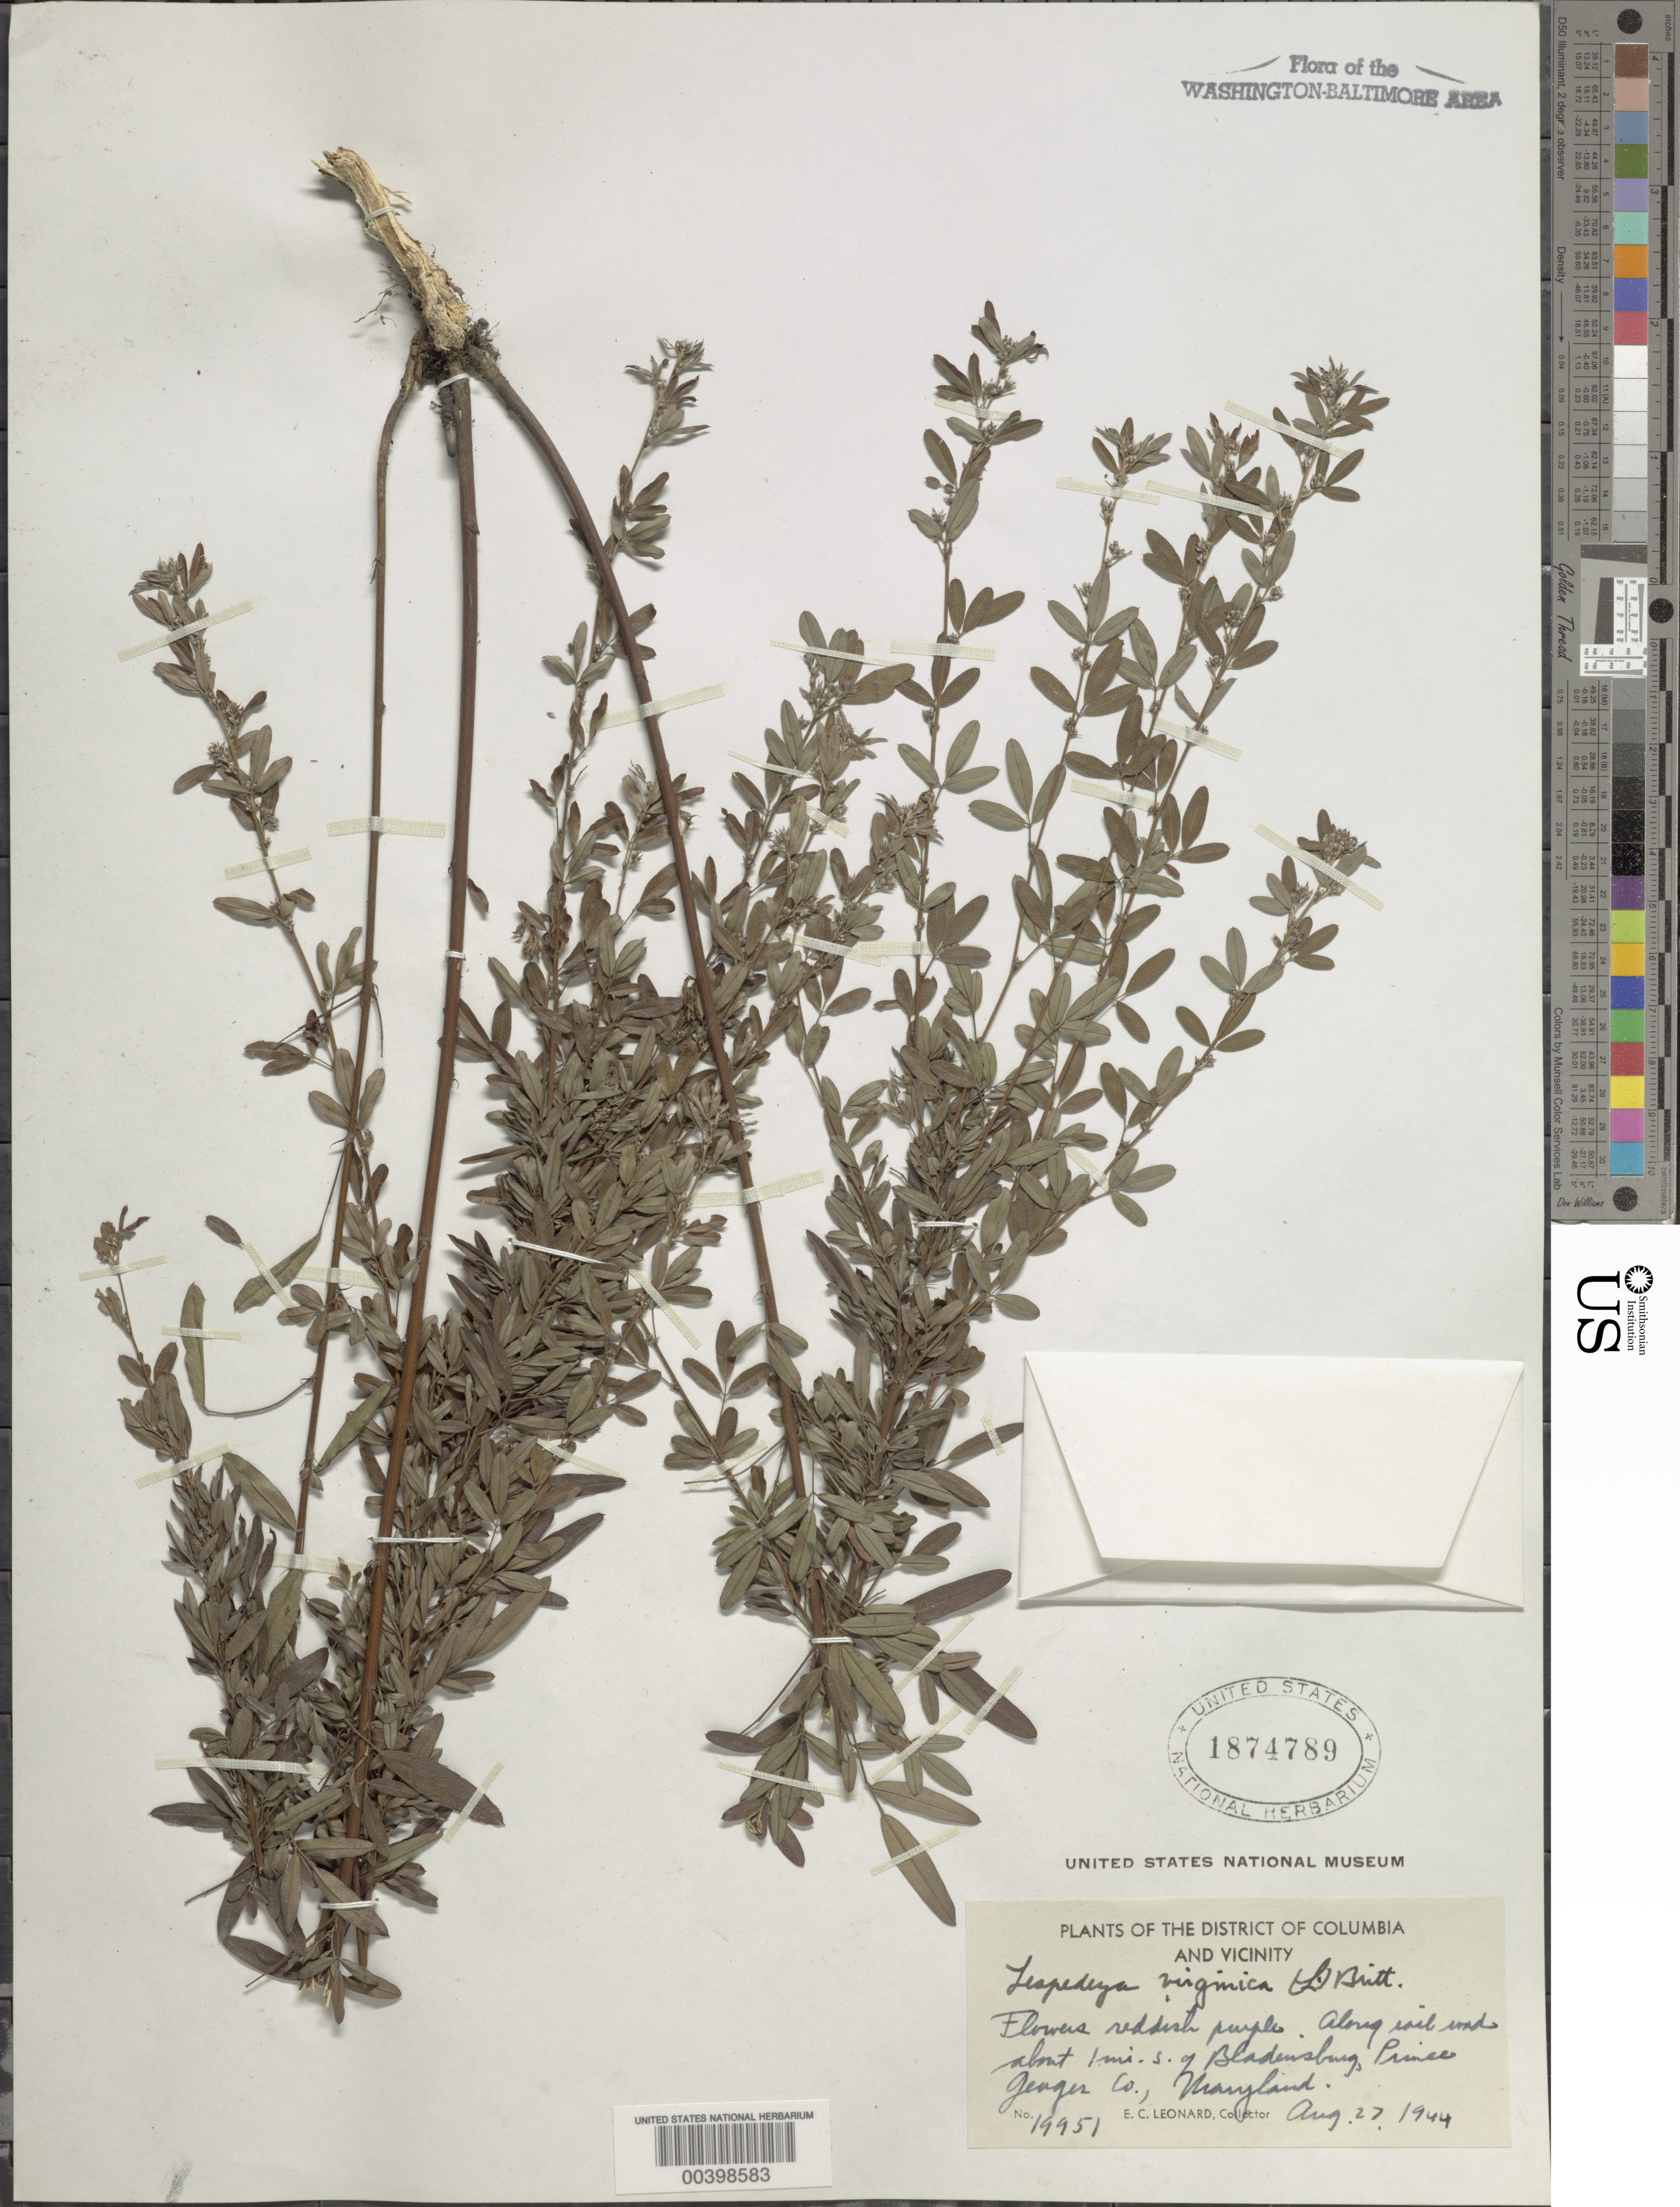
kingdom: Plantae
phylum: Tracheophyta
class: Magnoliopsida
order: Fabales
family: Fabaceae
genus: Lespedeza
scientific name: Lespedeza virginica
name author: (L.) Britton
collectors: E. C. Leonard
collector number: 19951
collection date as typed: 27 Aug 1944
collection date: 1944-08-27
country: United States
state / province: Maryland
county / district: Prince George's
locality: South of Bladensburg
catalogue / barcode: US 1874789